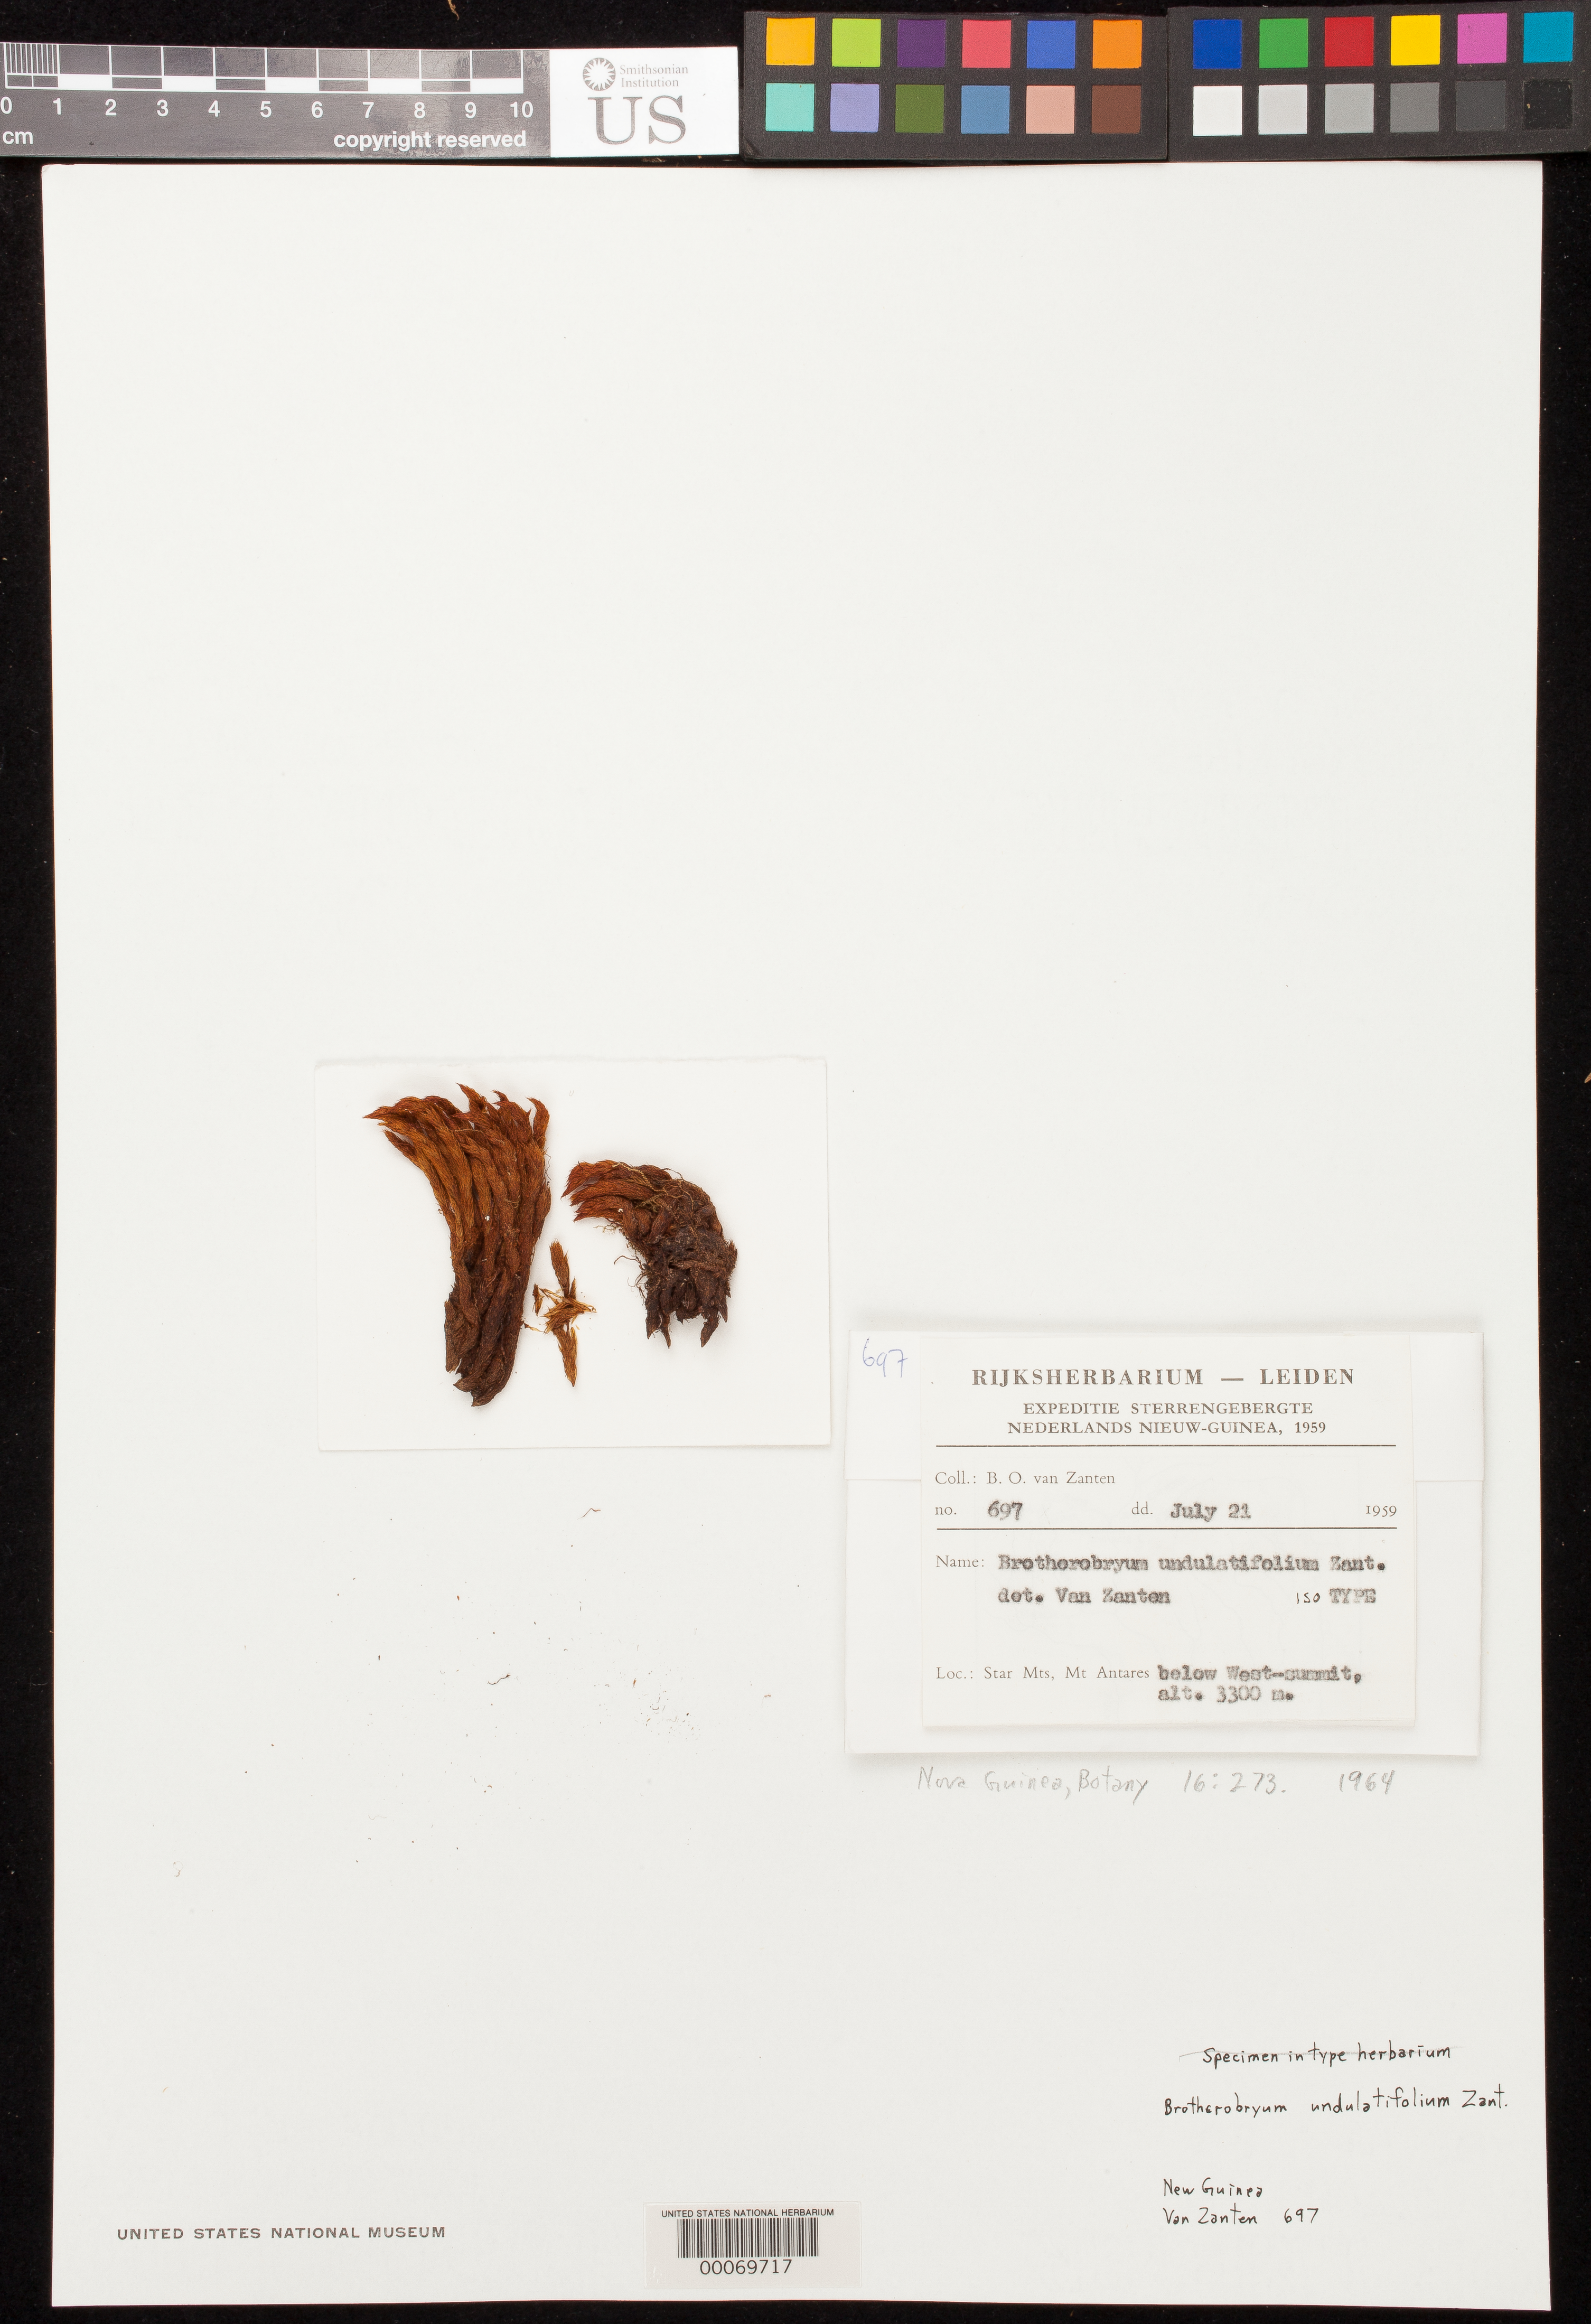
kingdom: Plantae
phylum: Bryophyta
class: Bryopsida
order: Dicranales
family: Dicranaceae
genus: Brotherobryum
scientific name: Brotherobryum undulatifolium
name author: van Zanten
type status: Isotype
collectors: B. van Zanten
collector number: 697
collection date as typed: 21 Jul 1959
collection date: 1959-07-21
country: Indonesia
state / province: Papua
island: New Guinea Island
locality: Star Mts., Mt. Antares, below west summit. Irian Jaya.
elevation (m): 3300